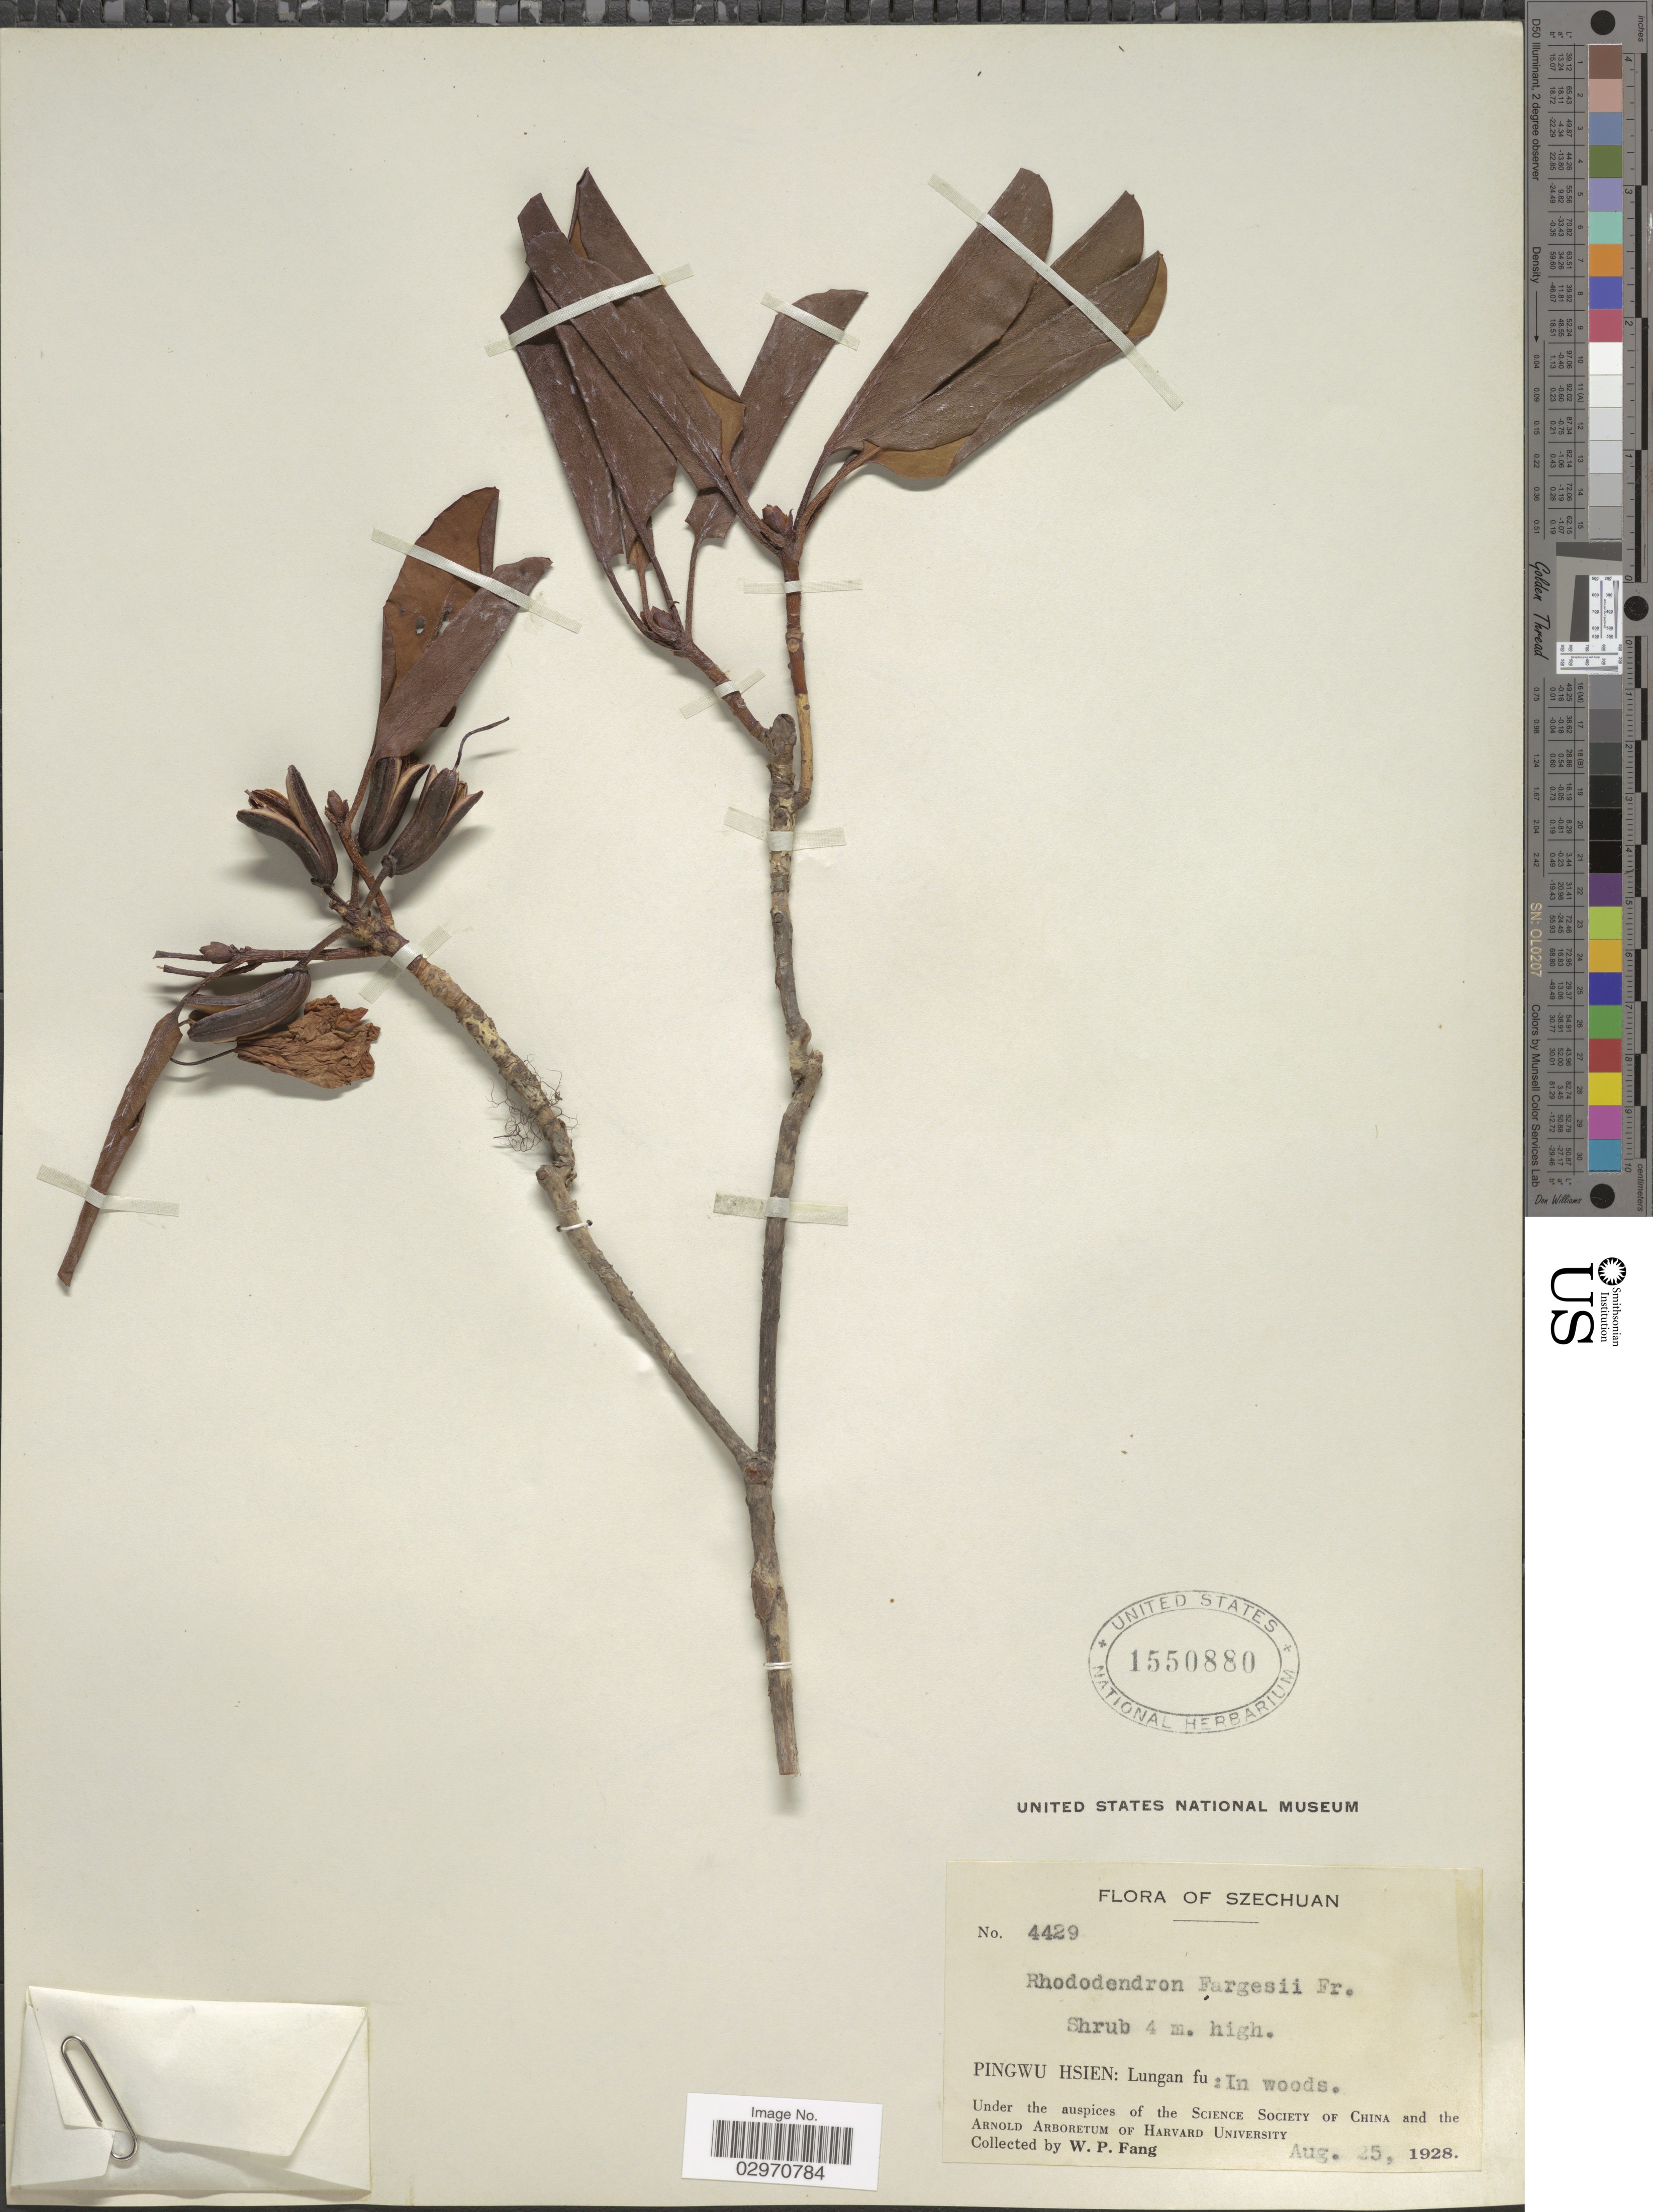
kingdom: Plantae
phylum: Tracheophyta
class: Magnoliopsida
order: Ericales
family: Ericaceae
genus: Rhododendron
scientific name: Rhododendron fargesii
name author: Franch.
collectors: W. P. Fang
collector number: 4429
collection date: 1928-08-25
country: China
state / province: Sichuan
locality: Szechuan. Pingwu Hsien: Lungan fu.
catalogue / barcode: US 1550880